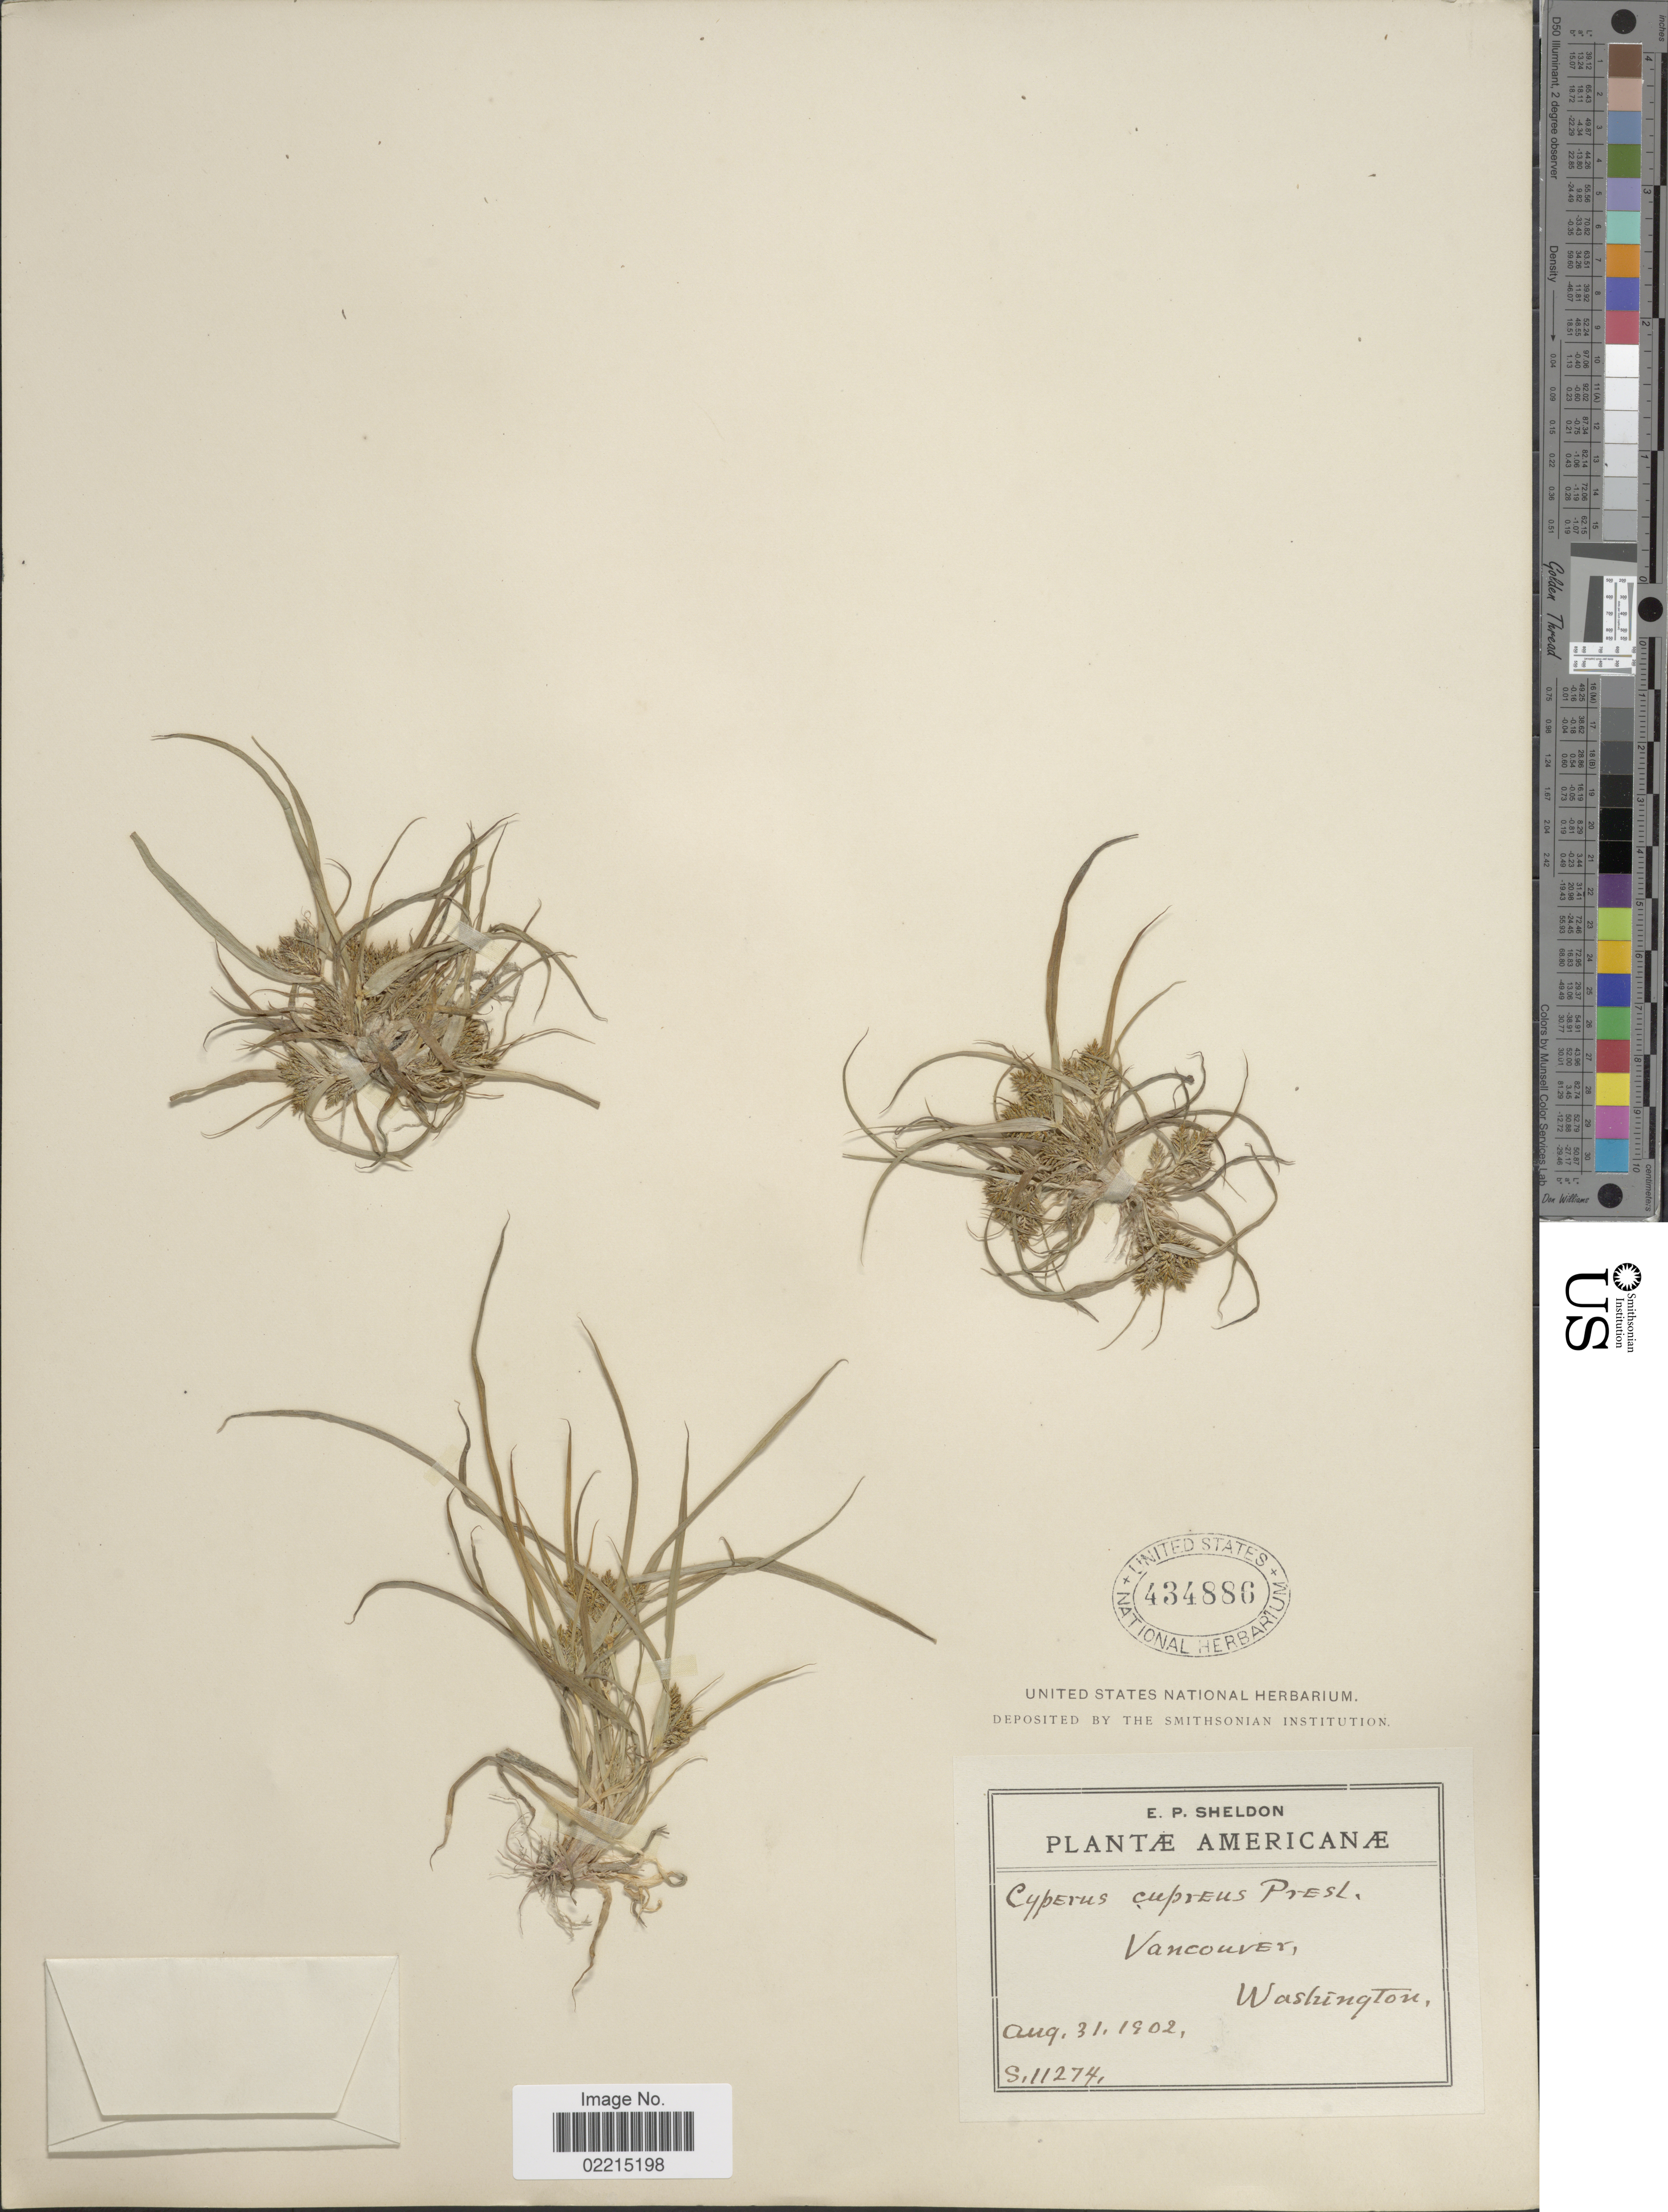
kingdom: Plantae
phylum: Tracheophyta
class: Liliopsida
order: Poales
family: Cyperaceae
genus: Cyperus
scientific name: Cyperus erythrorhizos Muhl.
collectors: E. P. Sheldon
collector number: S11274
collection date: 1902-08-31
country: United States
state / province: Washington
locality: Vancouver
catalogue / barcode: US 434886